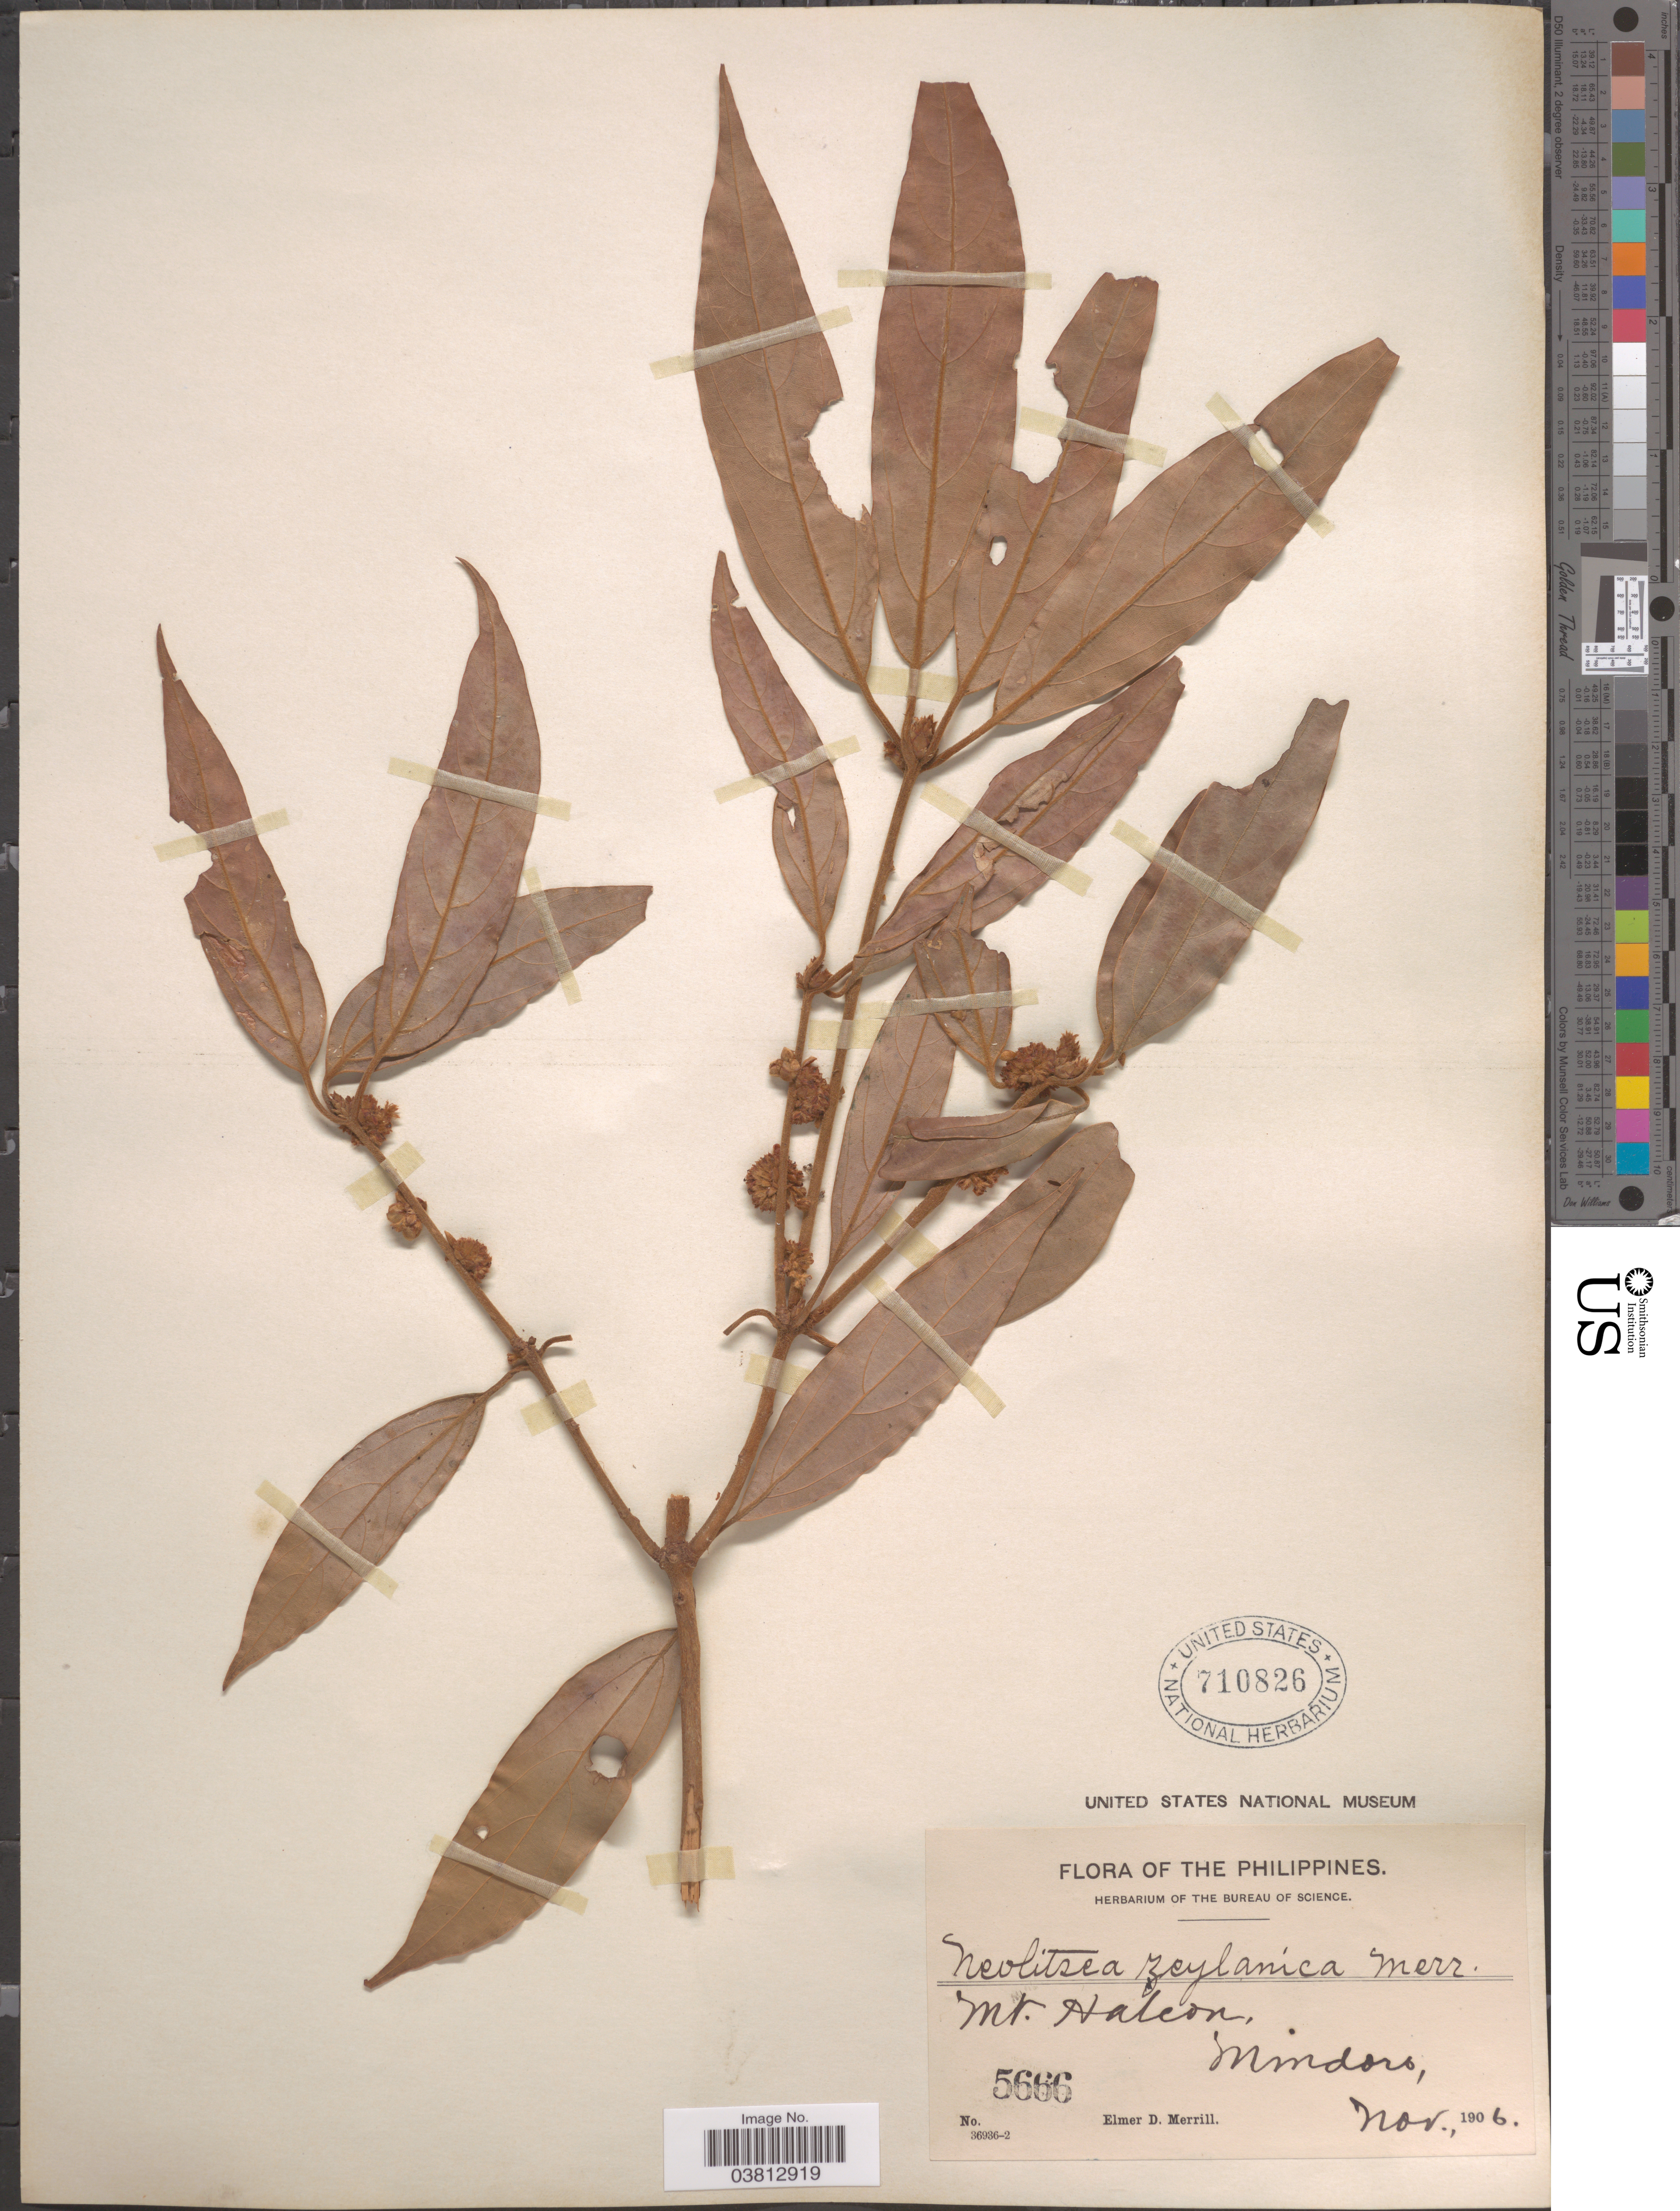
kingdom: Plantae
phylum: Tracheophyta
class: Magnoliopsida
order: Laurales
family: Lauraceae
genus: Neolitsea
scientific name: Neolitsea zeylanica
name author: (Nees & T. Nees) Merr.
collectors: E. D. Merrill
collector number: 5666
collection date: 1906-11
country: Philippines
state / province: Mimaropa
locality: Mt. Halcon, Mindoro.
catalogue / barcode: US 710826